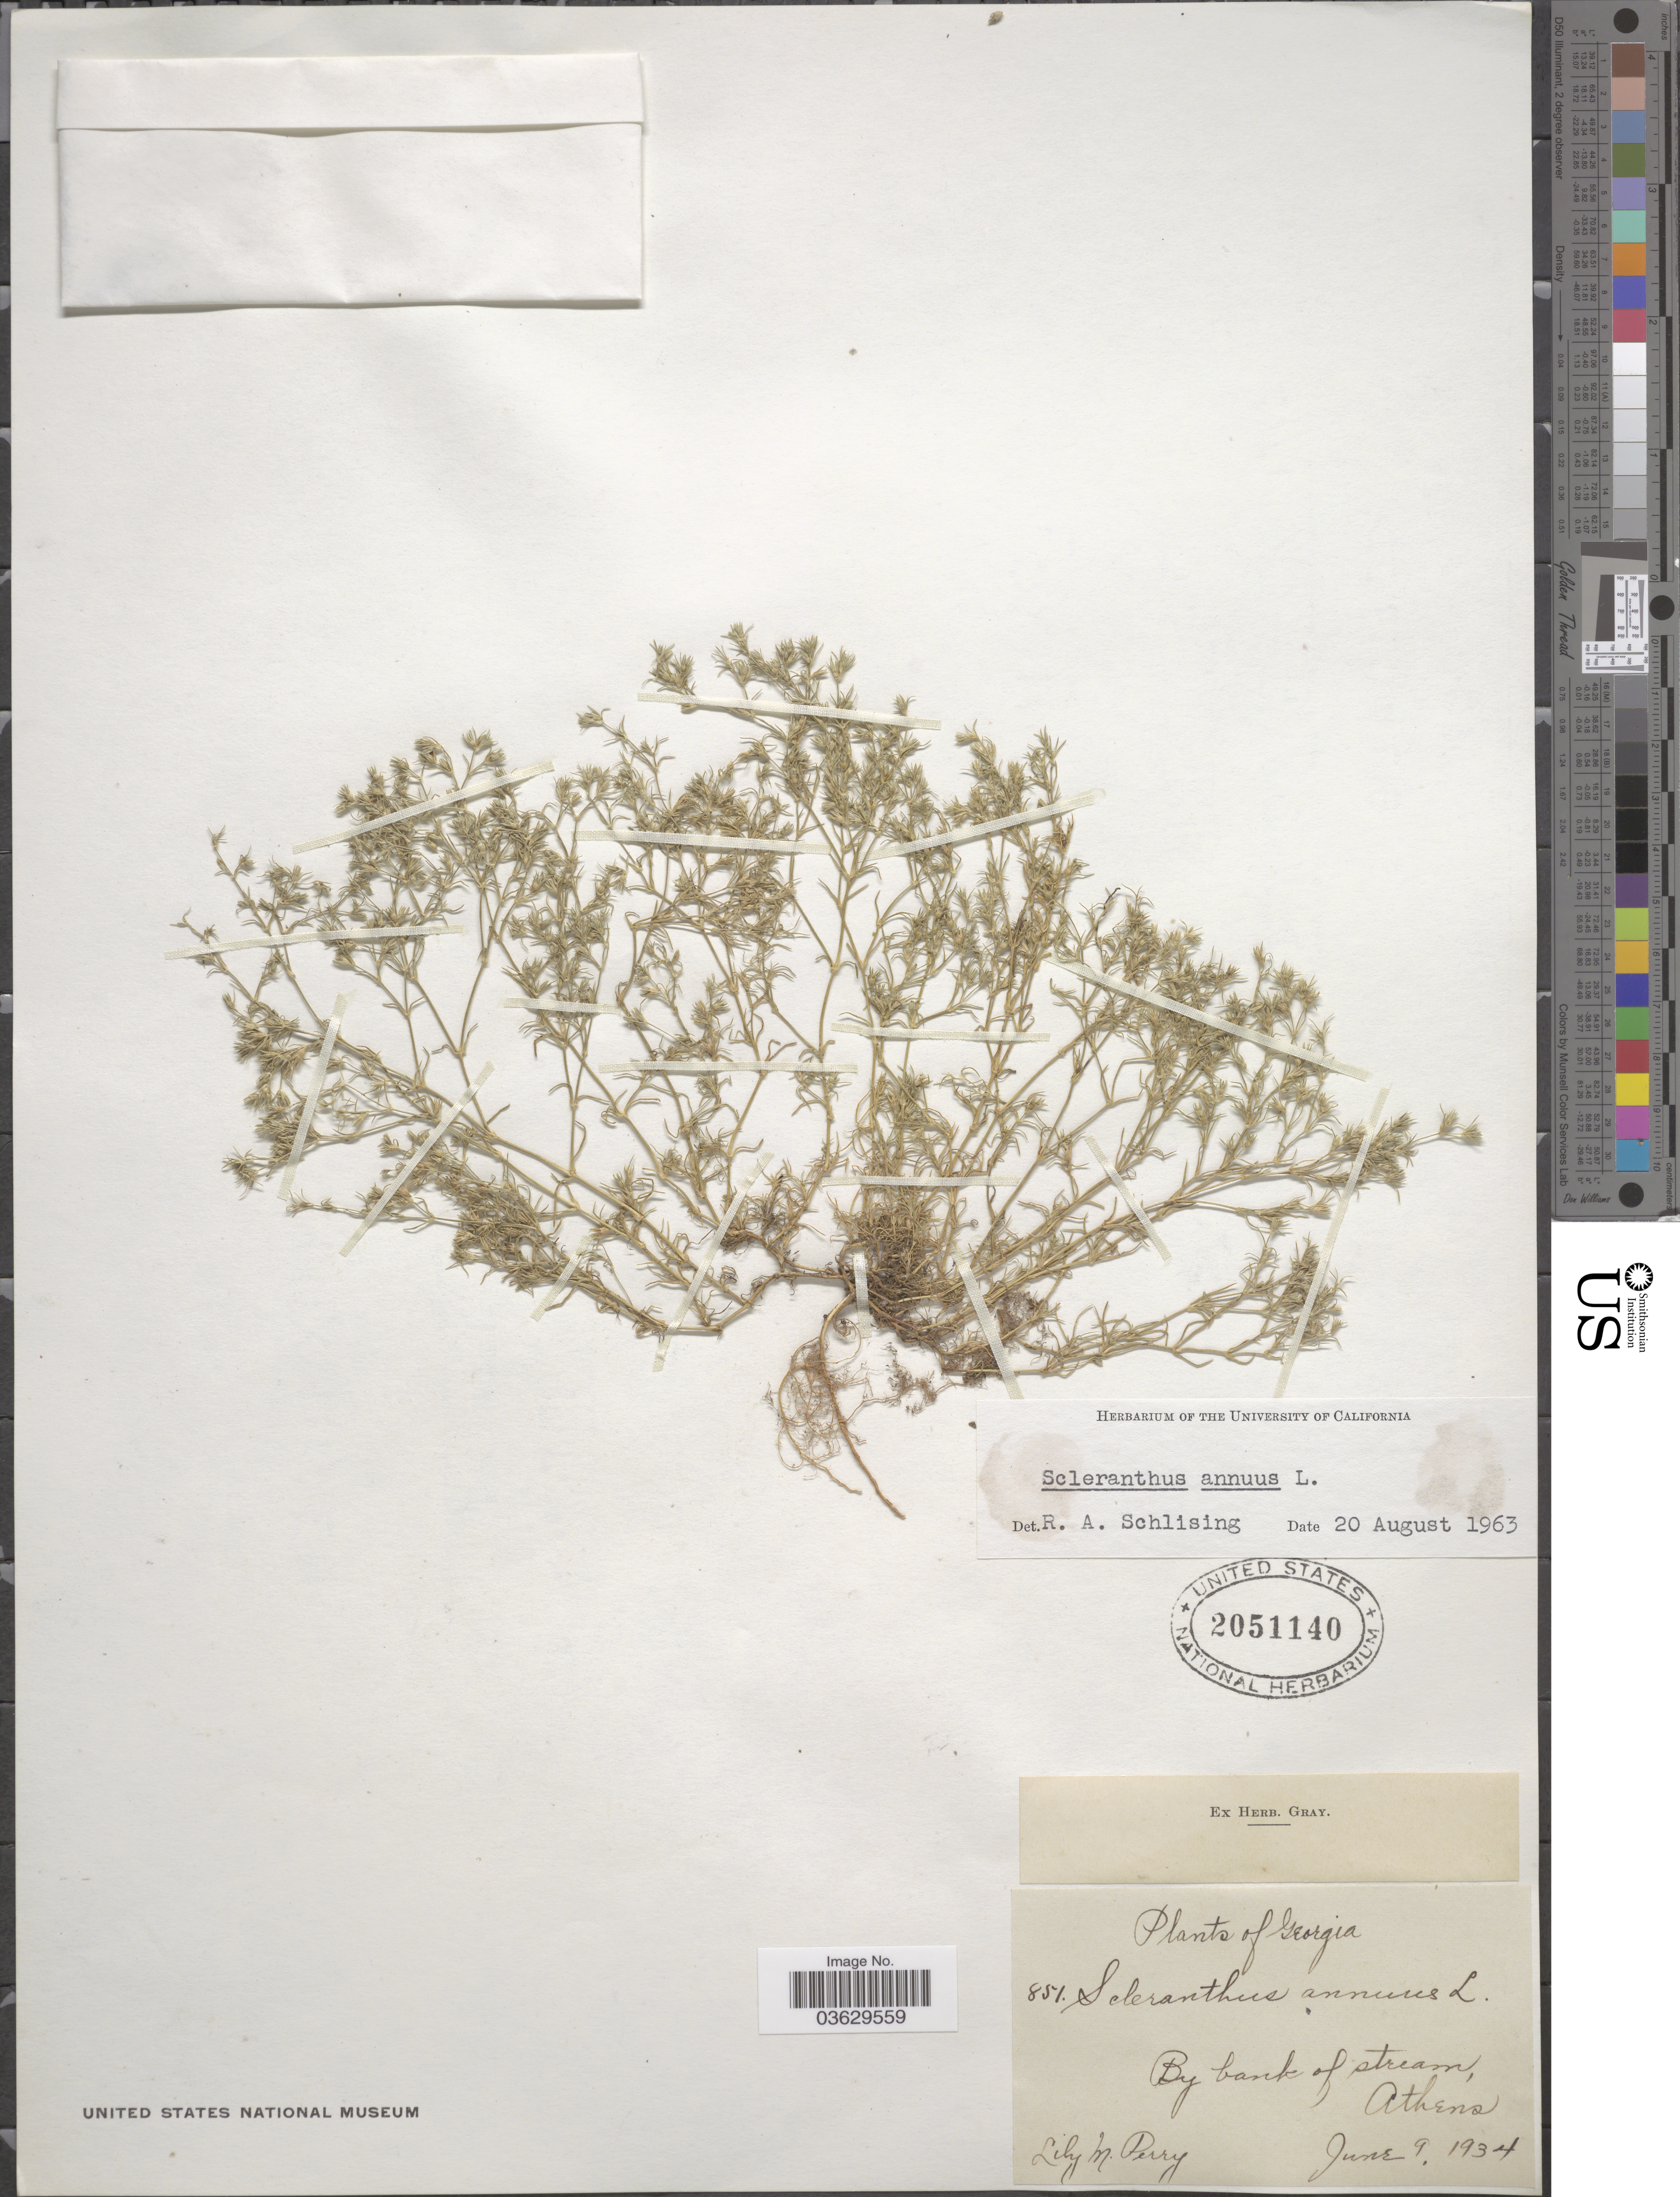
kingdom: Plantae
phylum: Tracheophyta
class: Magnoliopsida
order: Caryophyllales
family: Caryophyllaceae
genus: Scleranthus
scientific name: Scleranthus annuus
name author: L.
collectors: L. M. Perry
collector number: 851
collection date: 1934-06-09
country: United States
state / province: Georgia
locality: By bank of stream, Athens.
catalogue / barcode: US 2051140